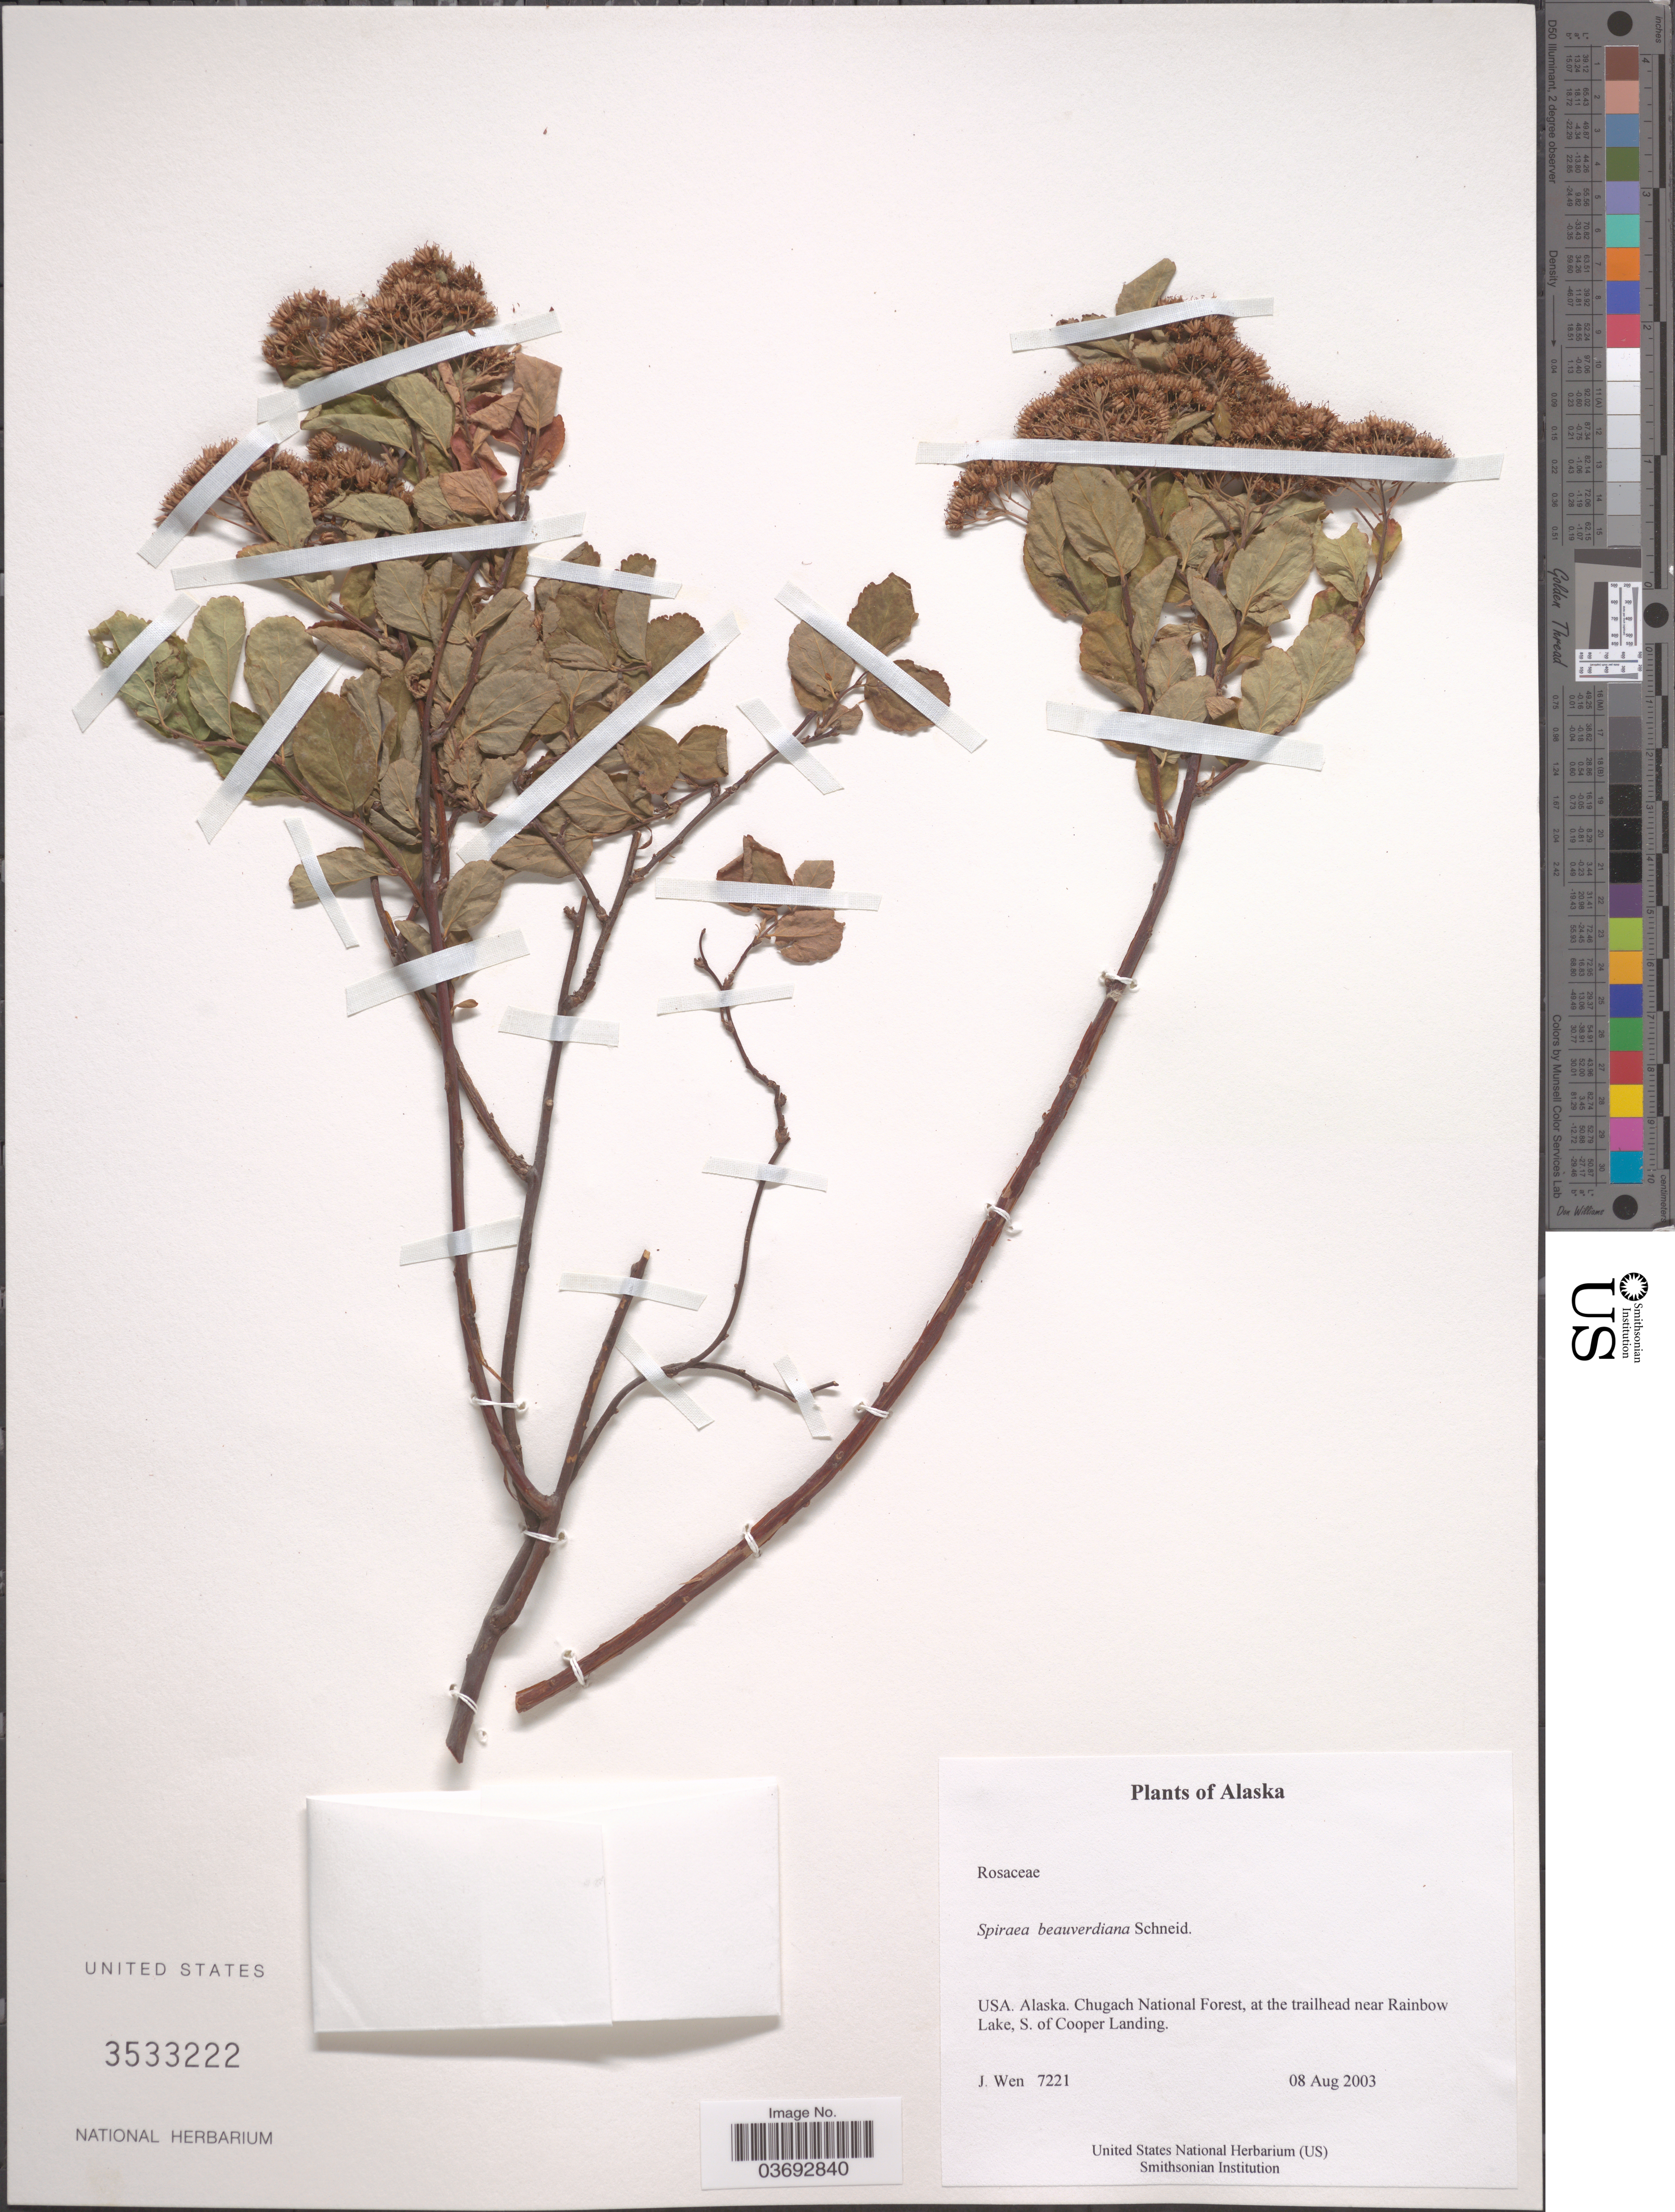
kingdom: Plantae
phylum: Tracheophyta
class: Magnoliopsida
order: Rosales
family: Rosaceae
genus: Spiraea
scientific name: Spiraea stevenii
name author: (C.K. Schneid.) Rydb.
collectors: J. Wen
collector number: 7221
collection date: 2003-08-08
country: United States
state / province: Alaska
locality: Chugach National Forest, at the trailhead near Rianbow Lake, S. of Cooper Landing.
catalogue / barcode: US 3533222